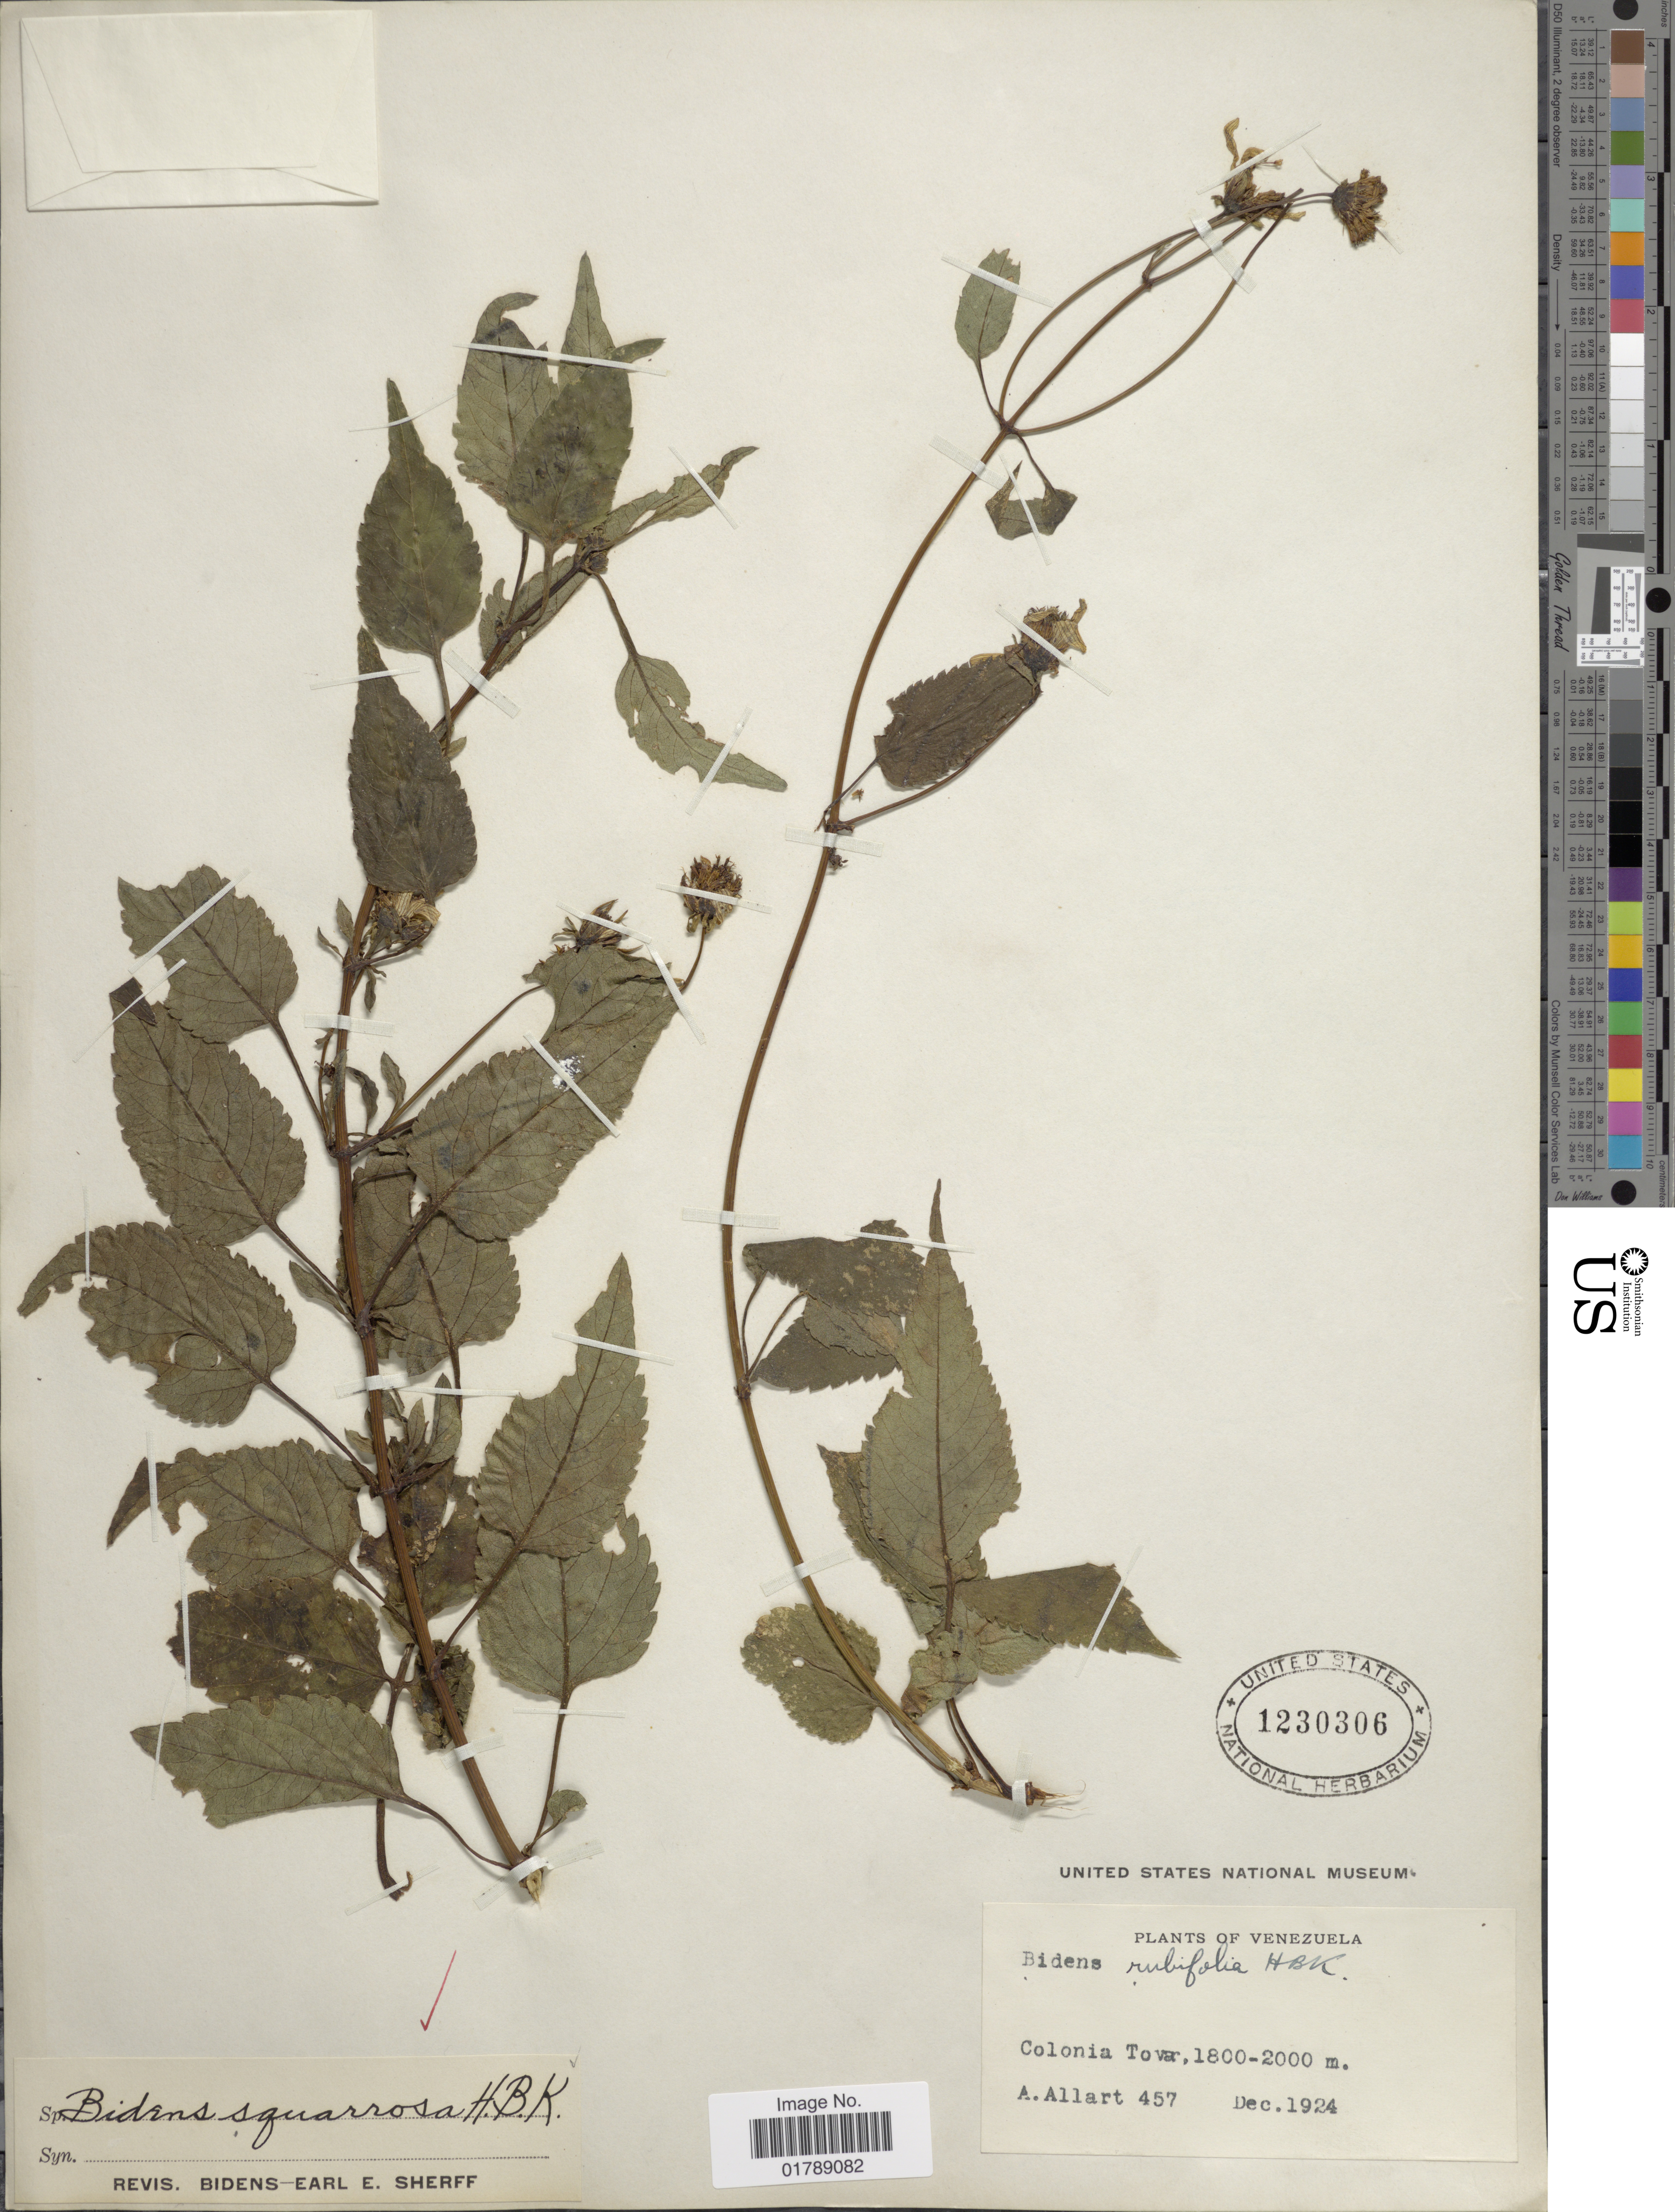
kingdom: Plantae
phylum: Tracheophyta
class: Magnoliopsida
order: Asterales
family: Asteraceae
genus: Bidens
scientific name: Bidens squarrosa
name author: Kunth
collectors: A. Allart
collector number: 457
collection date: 1924-12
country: Venezuela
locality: Colonia Tovar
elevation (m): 1800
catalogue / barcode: US 1230306